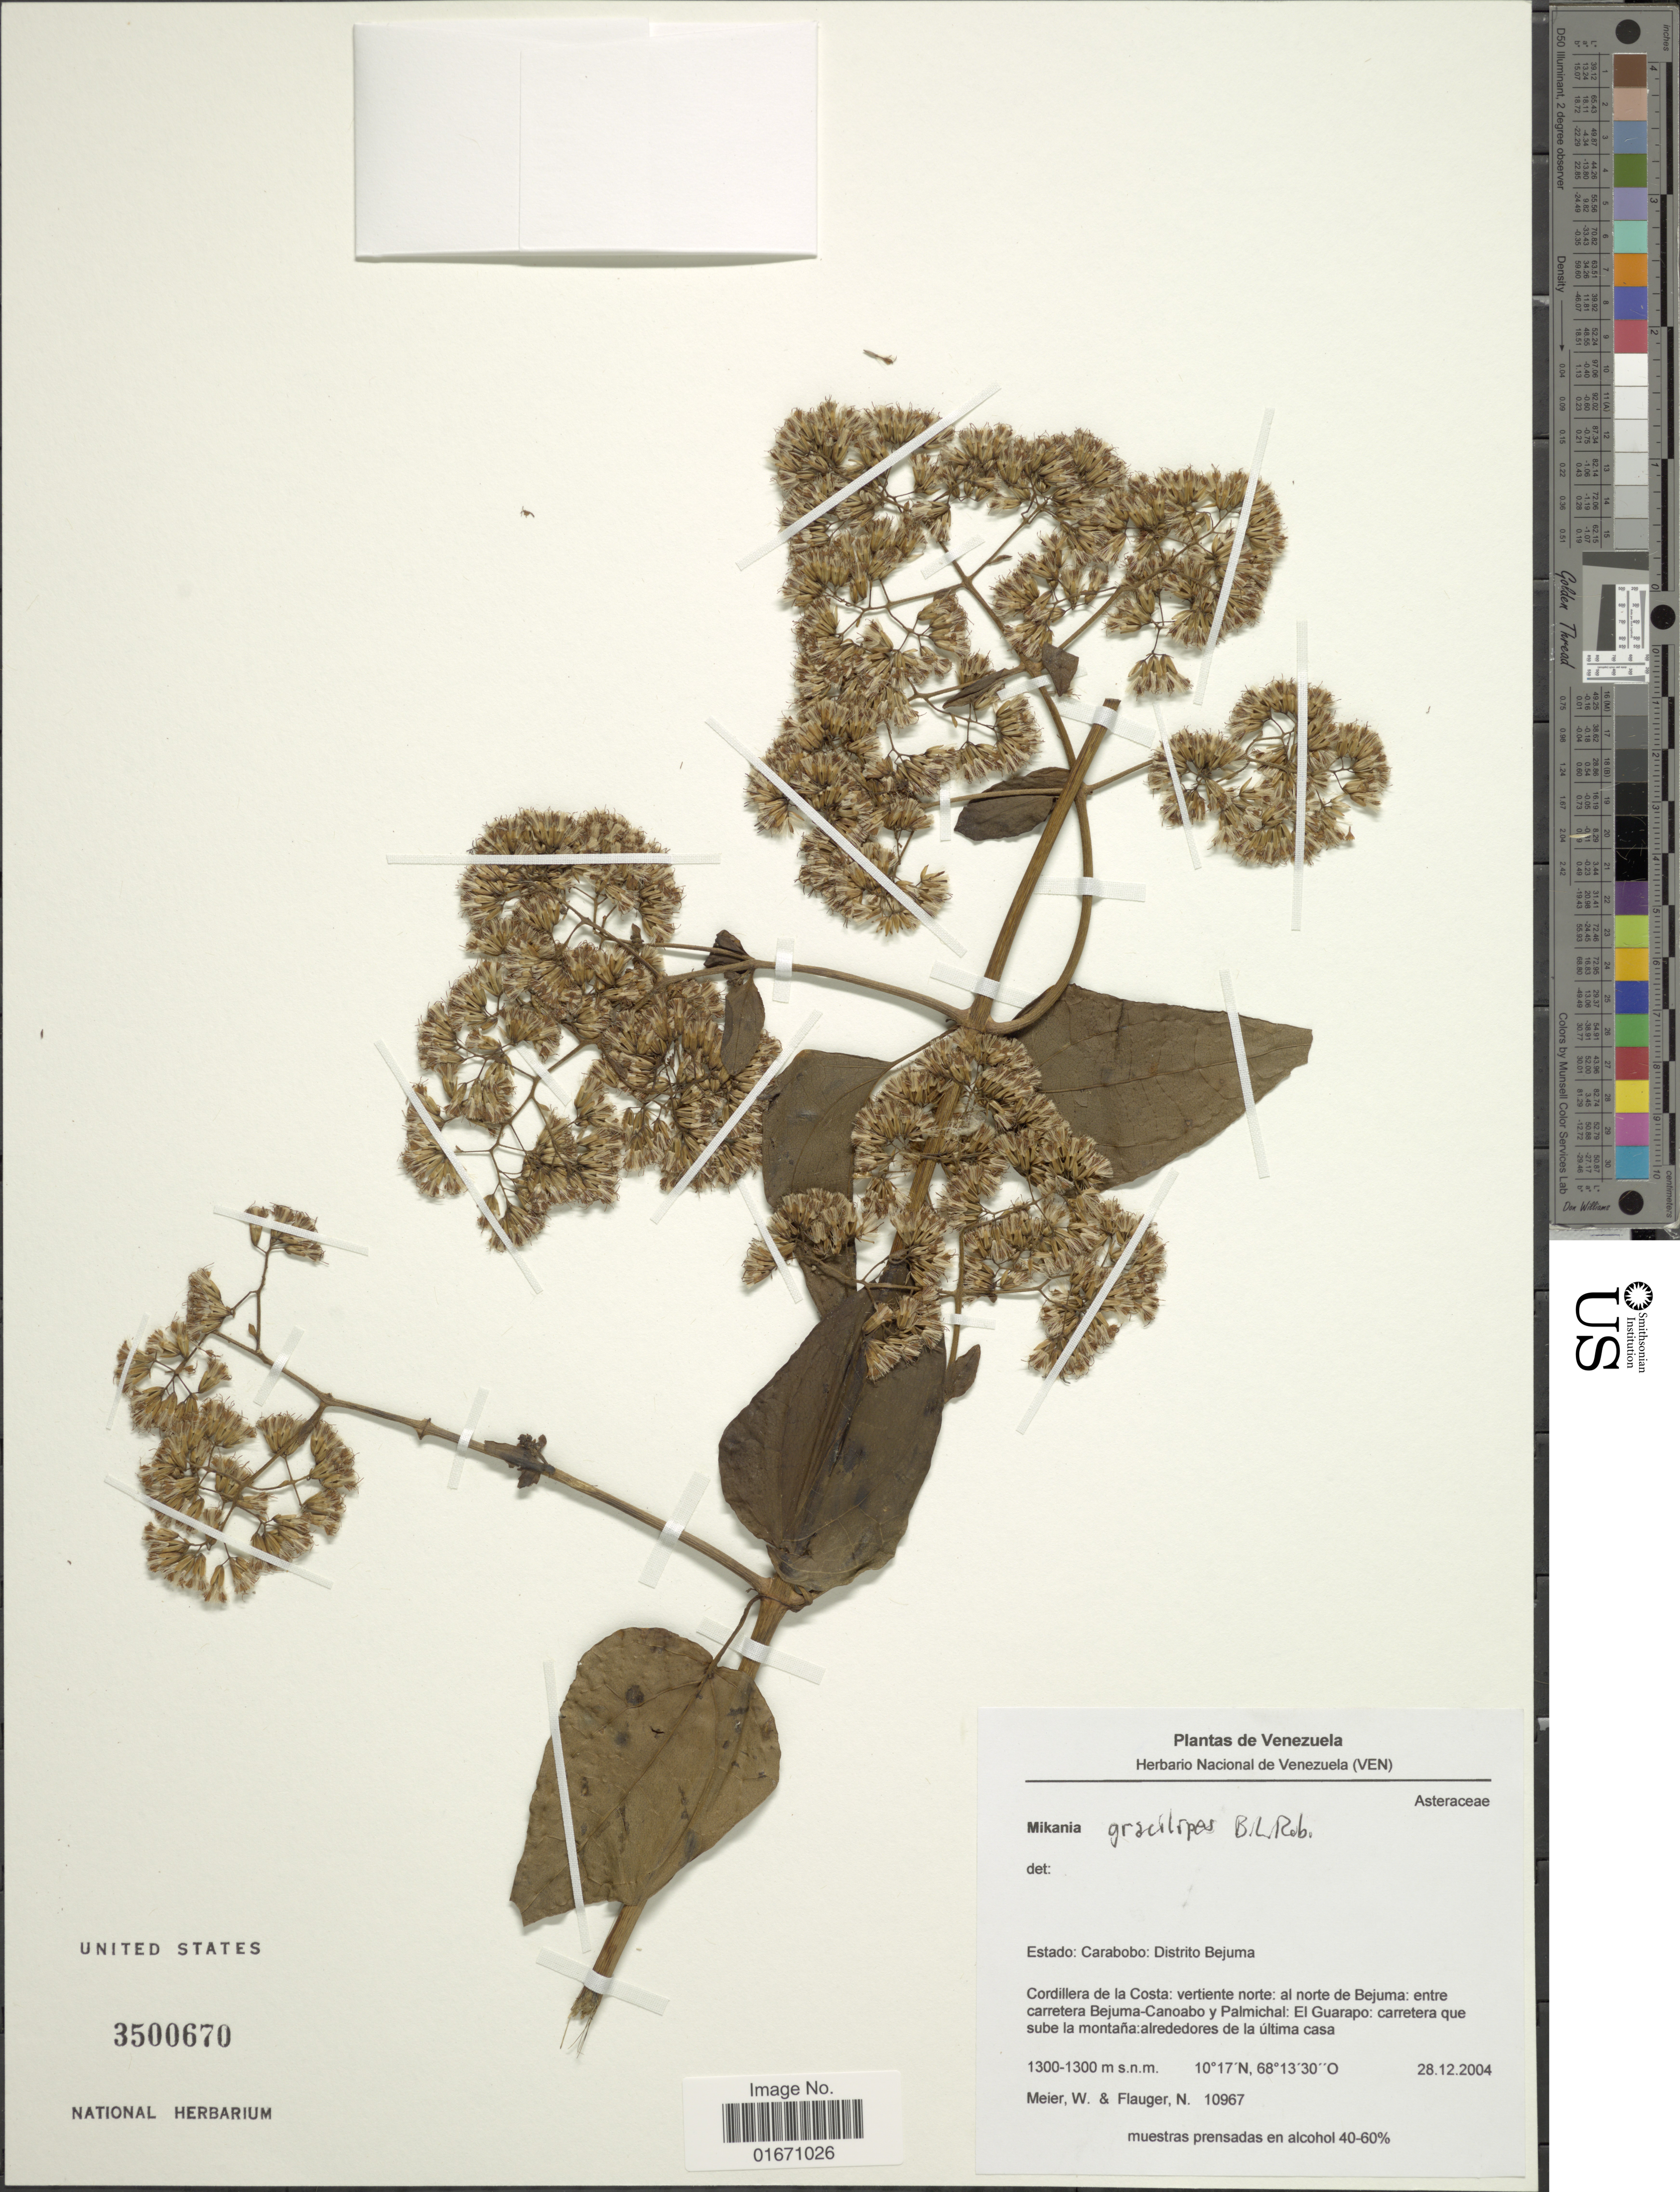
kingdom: Plantae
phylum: Tracheophyta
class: Magnoliopsida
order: Asterales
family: Asteraceae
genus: Mikania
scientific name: Mikania gracilipes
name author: B.L. Rob.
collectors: W. Meier & N. Flauger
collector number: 10967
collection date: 2004-12-28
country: Venezuela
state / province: Carabobo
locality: Distrito Bejuma, Cordillera de la Costa, vertiente norte, al norte de Bejuma, entre carretera Bejuma-Canoabo y Palmichal, El Guarapo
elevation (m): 1300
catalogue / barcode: US 3500670